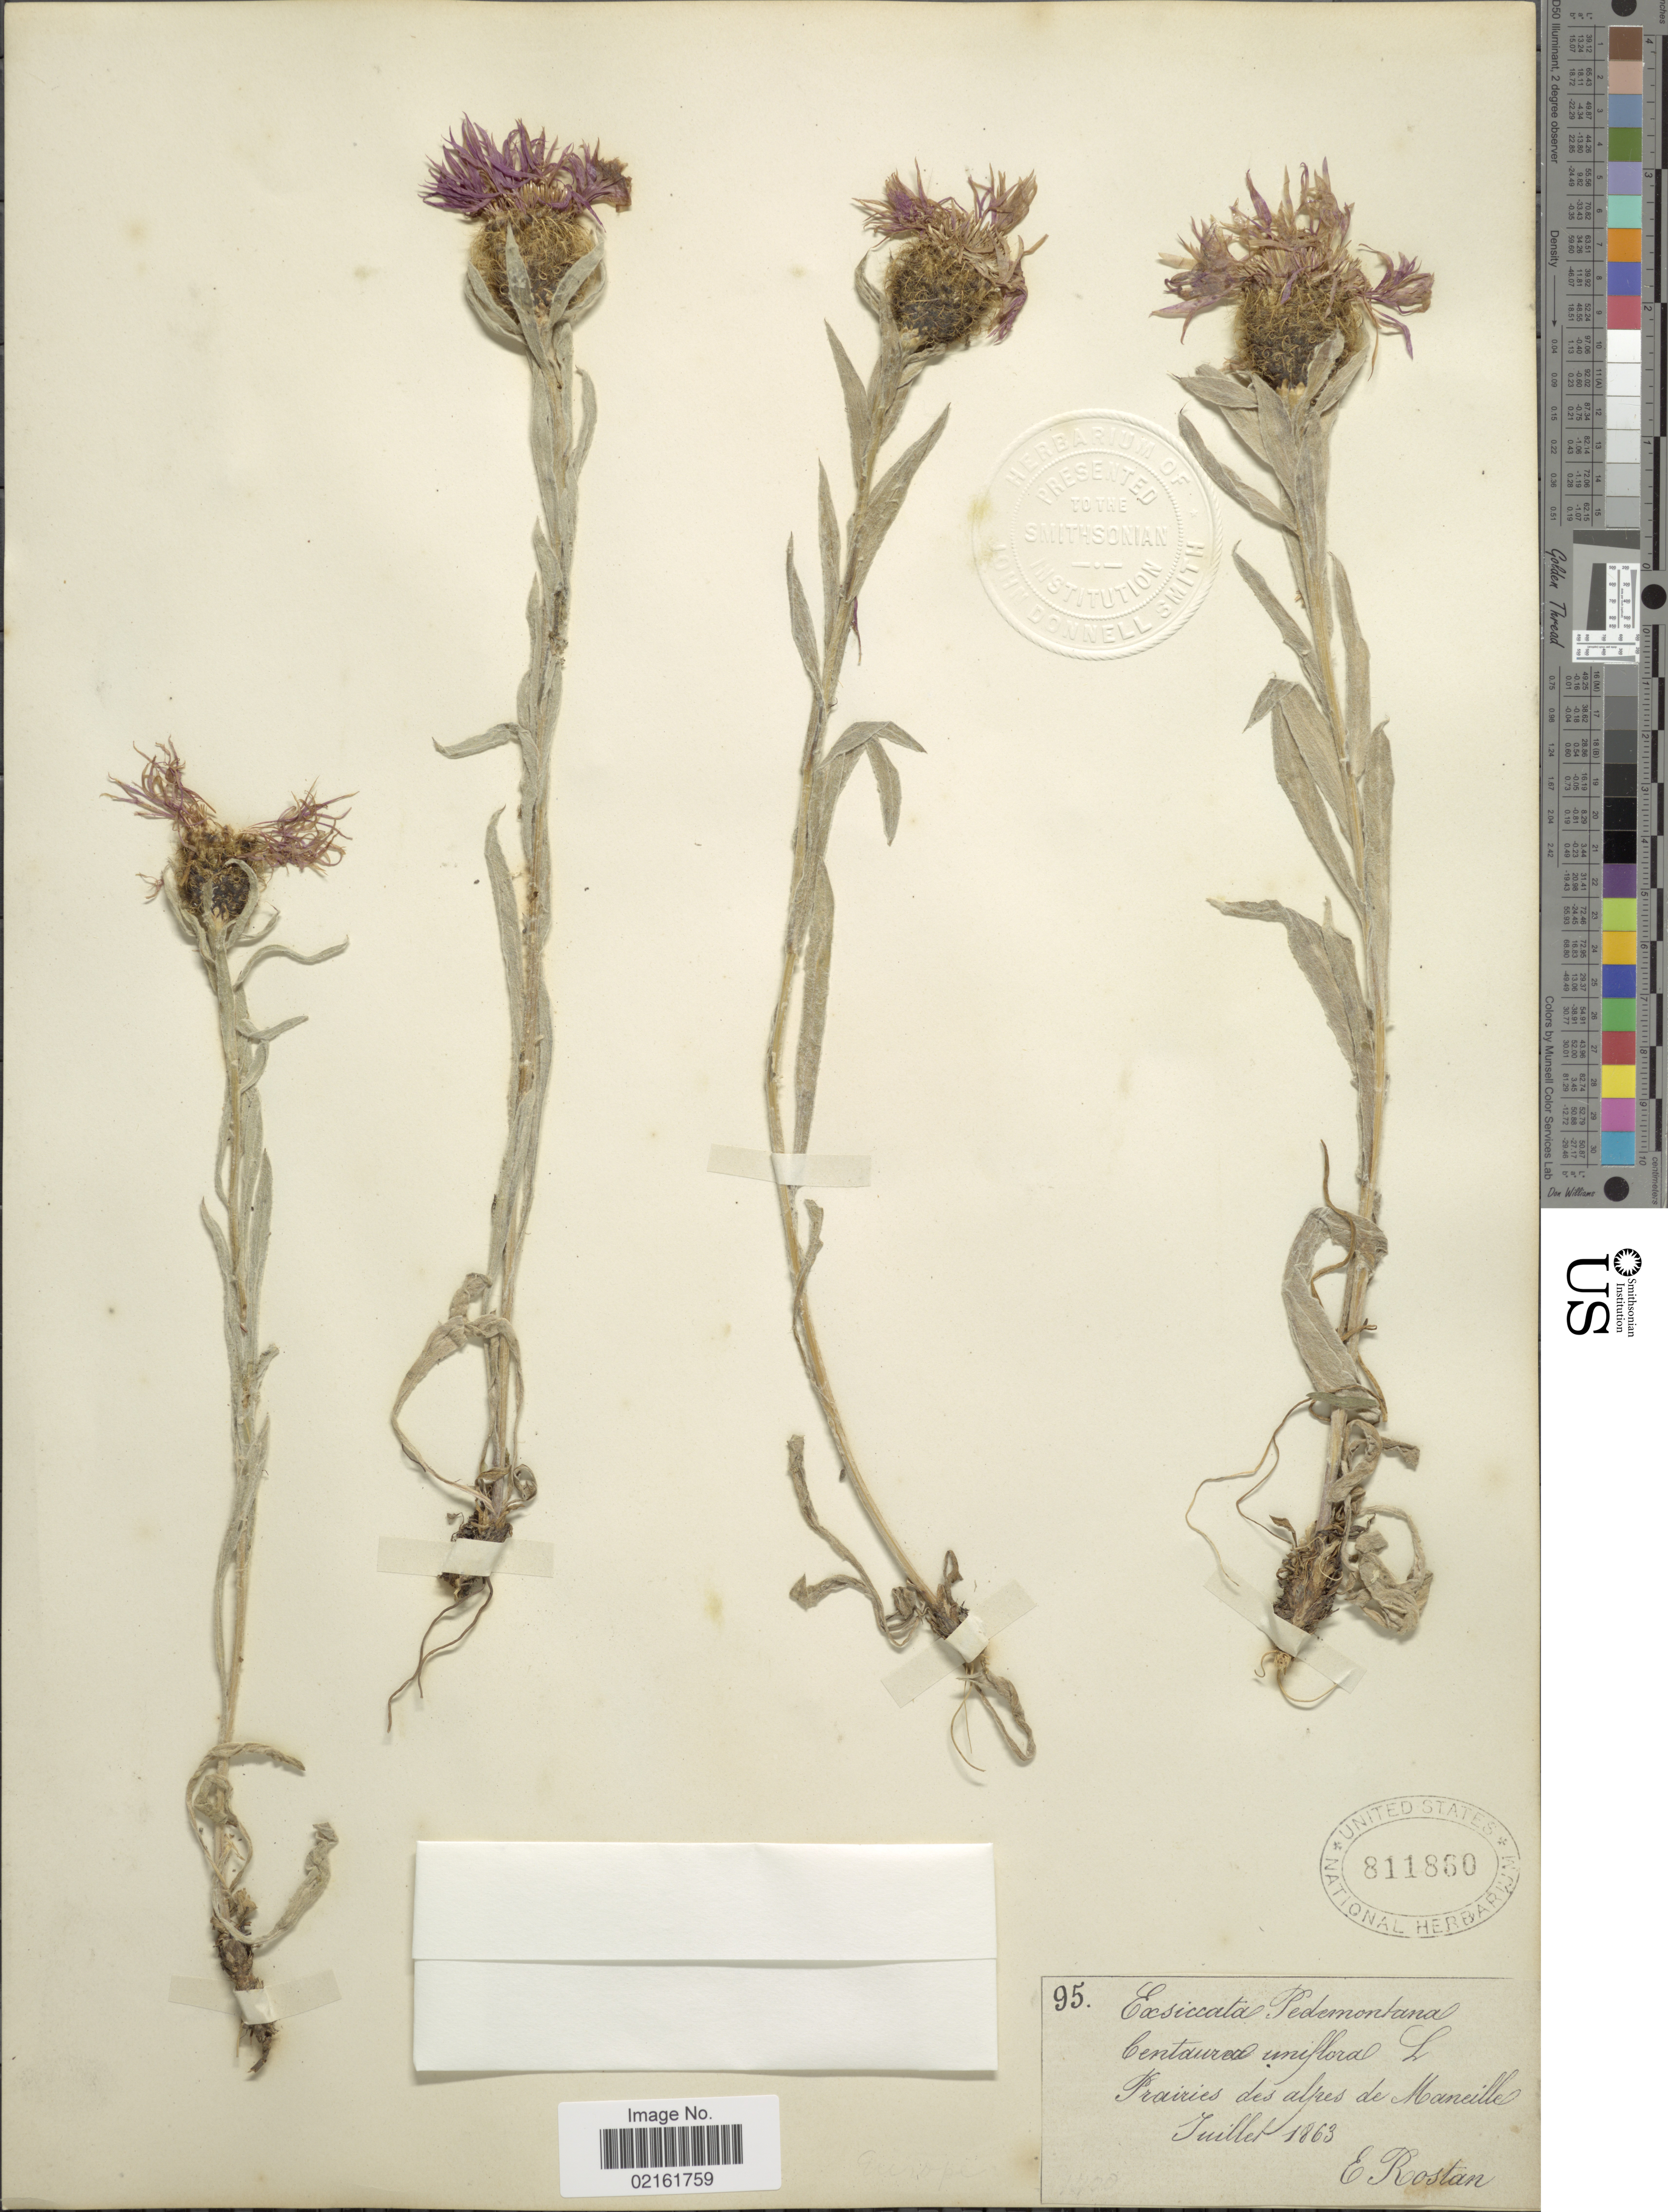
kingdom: Plantae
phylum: Tracheophyta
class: Magnoliopsida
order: Asterales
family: Asteraceae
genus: Centaurea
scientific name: Centaurea uniflora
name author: Turra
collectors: E. Rostan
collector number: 95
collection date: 1863-07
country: Italy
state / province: Piedmont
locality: Prairies des alpes de Maneille. Pedemontana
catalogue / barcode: US 811860